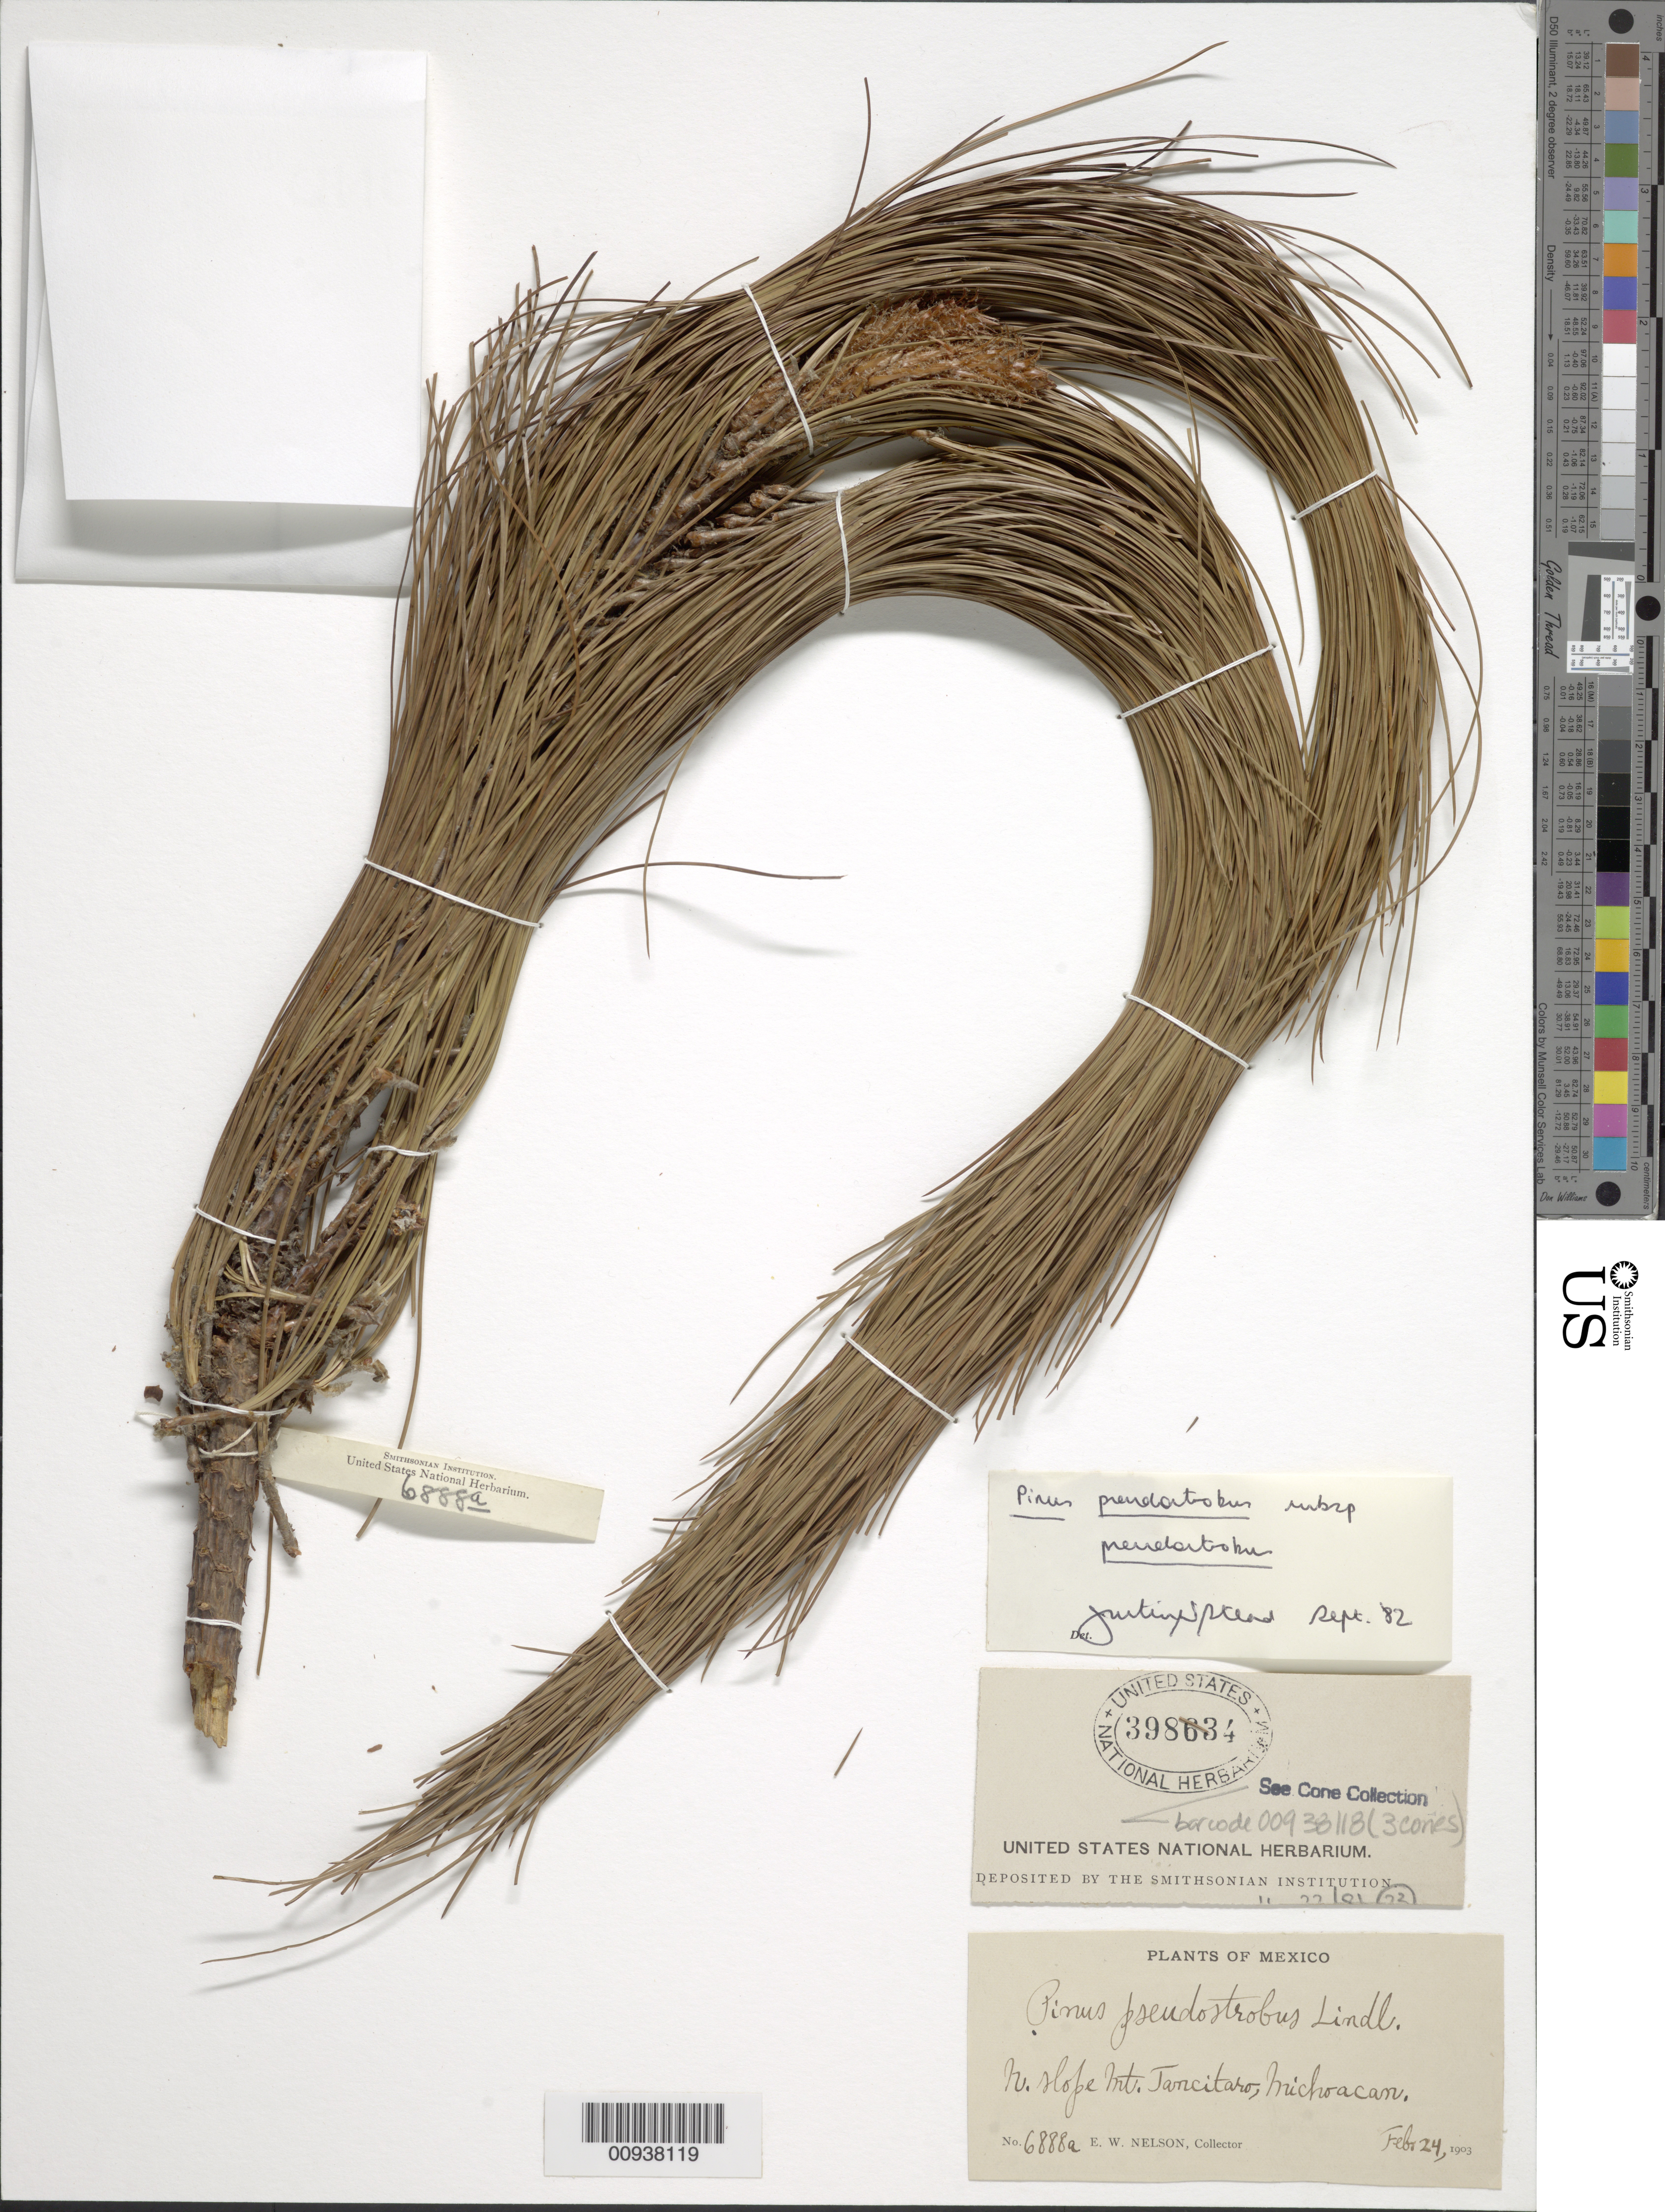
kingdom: Plantae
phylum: Tracheophyta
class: Pinopsida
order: Pinales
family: Pinaceae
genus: Pinus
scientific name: Pinus pseudostrobus subsp. pseudostrobus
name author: Lindl.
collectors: E. W. Nelson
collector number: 6888 a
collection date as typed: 24 Feb 1903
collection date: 1903-02-24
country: Mexico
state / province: Michoacán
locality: N. slope Mt. Tancítaro.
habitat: N. slope Mt.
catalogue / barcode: US 398634